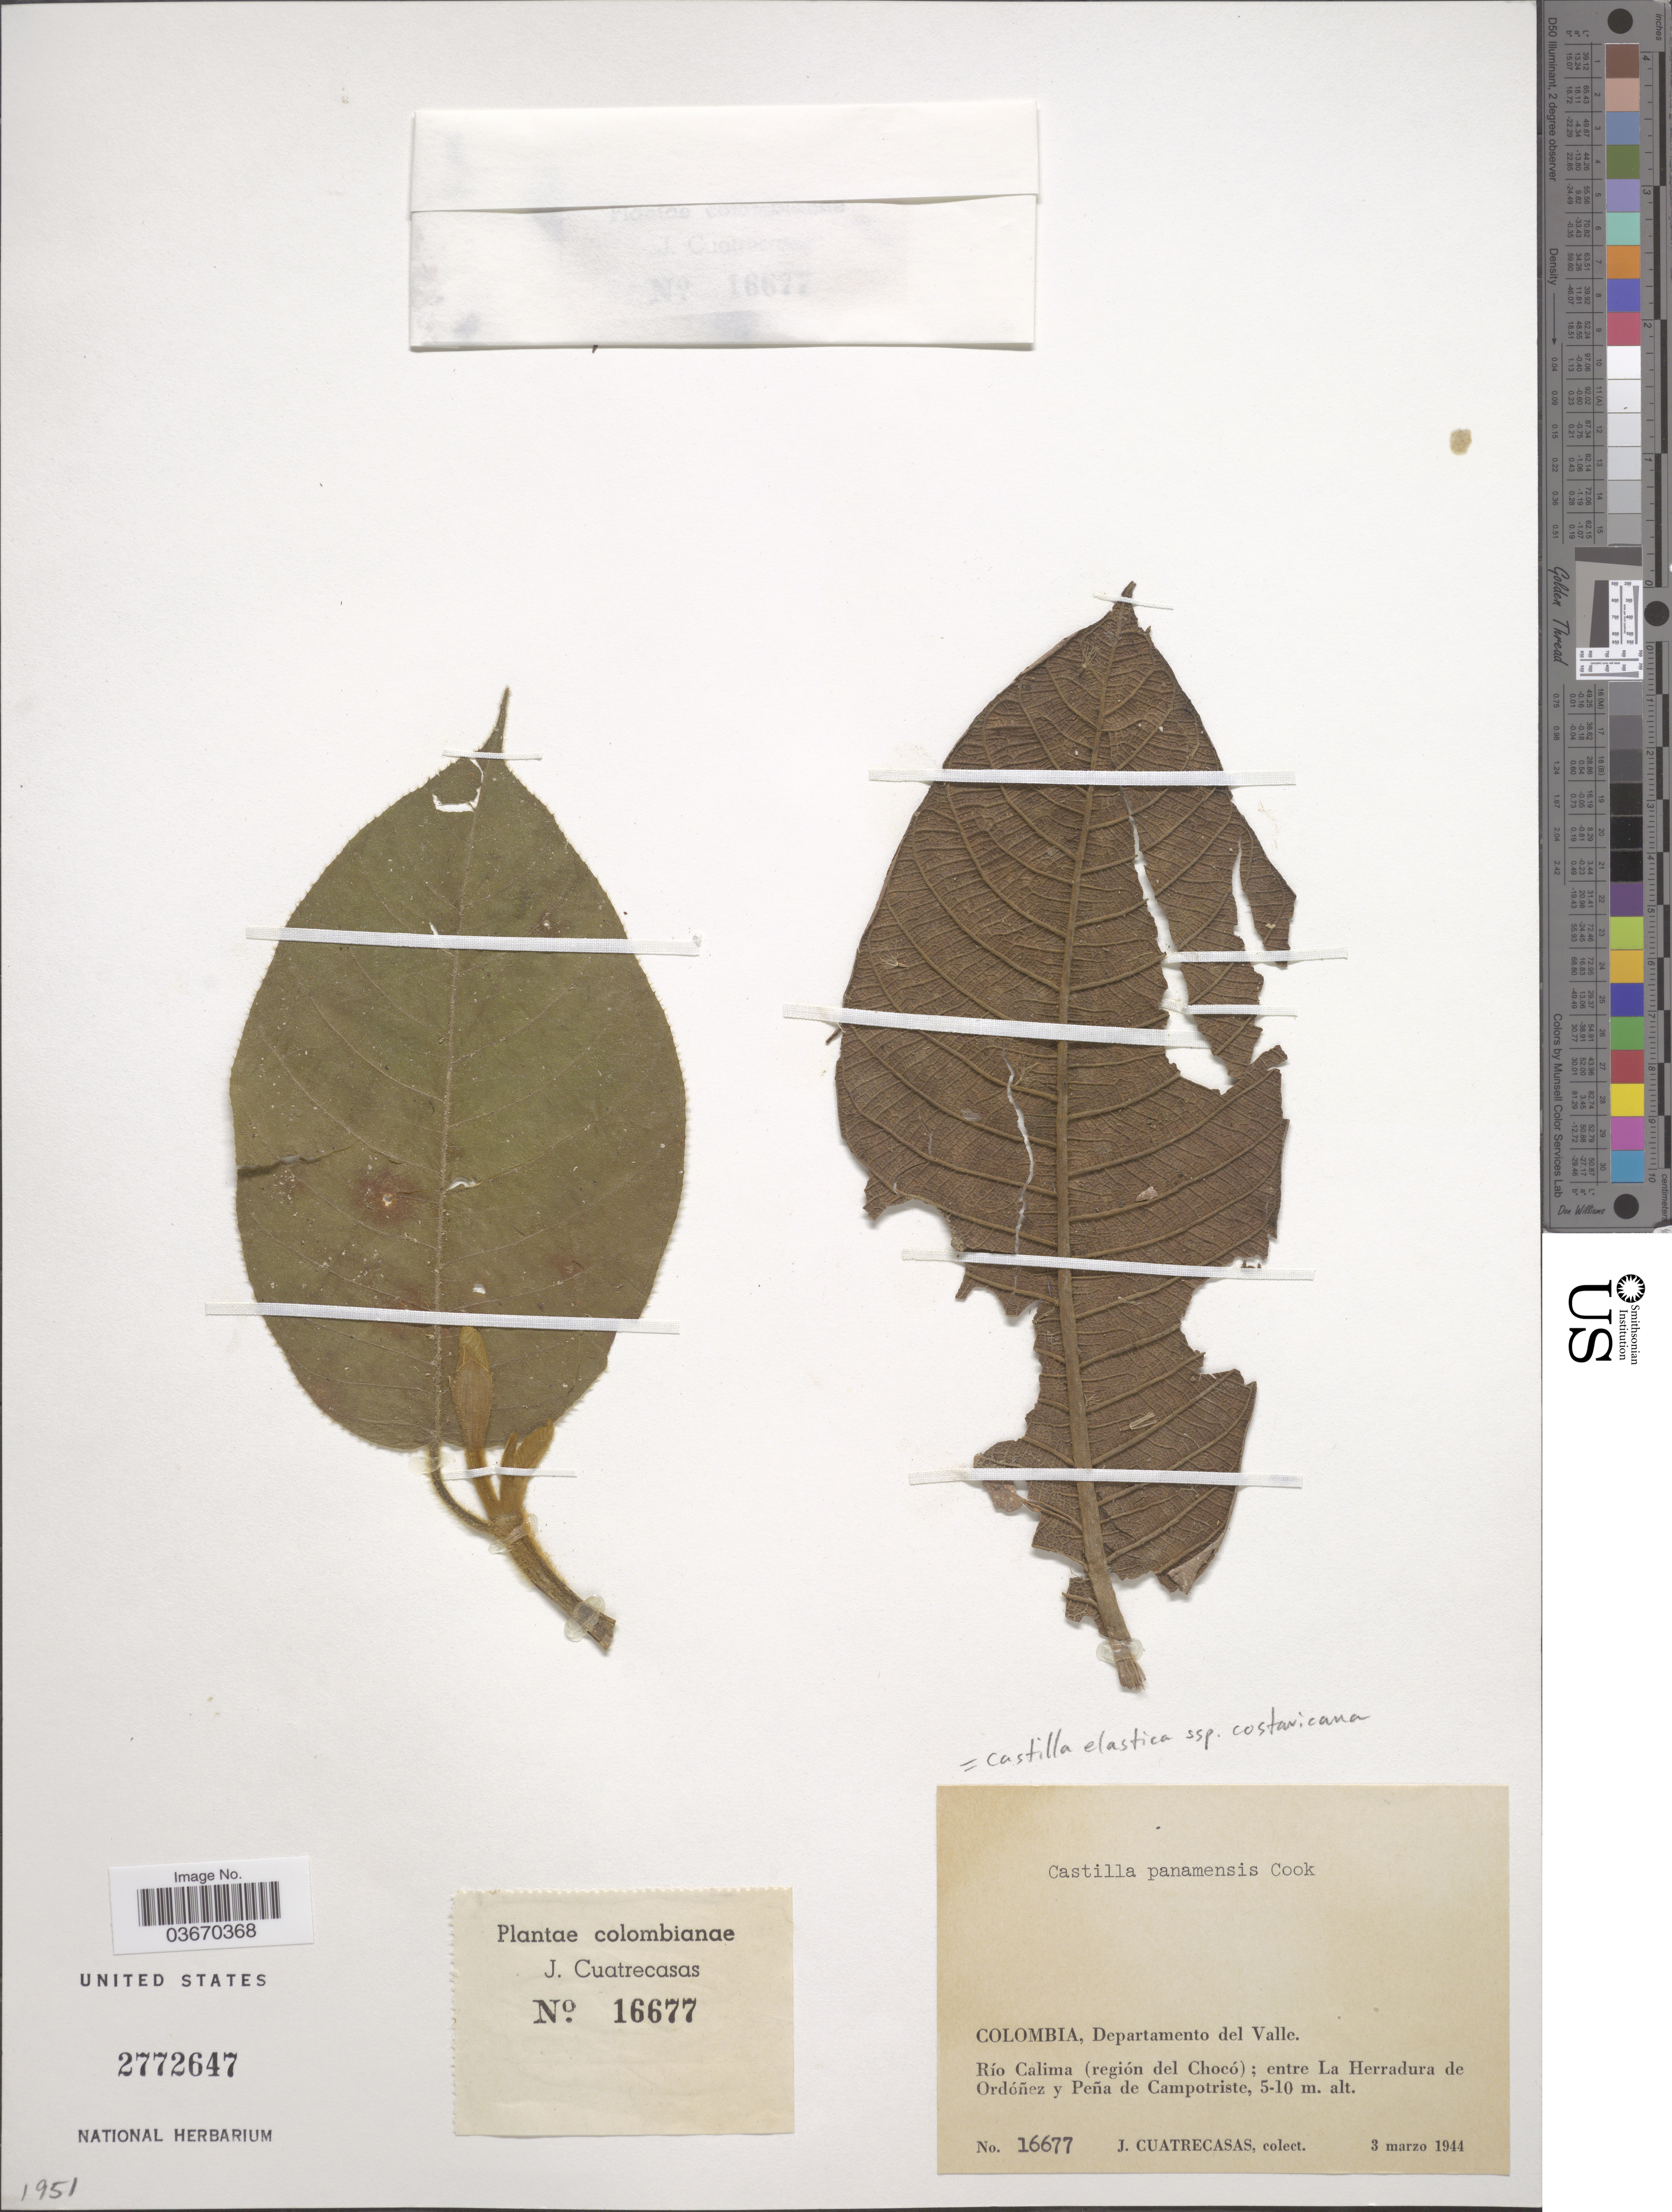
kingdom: Plantae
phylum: Tracheophyta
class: Magnoliopsida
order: Rosales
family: Moraceae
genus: Castilla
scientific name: Castilla elastica subsp. costaricana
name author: (Liebm.) C.C. Berg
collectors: J. Cuatrecasas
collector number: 16677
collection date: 1944-03-03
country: Colombia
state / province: Valle del Cauca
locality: Departamento del Valle. Río Calima (región del Chocó); entre La Herradura de Ordóñez y Peña de Campotriste.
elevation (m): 5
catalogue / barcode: US 2772647